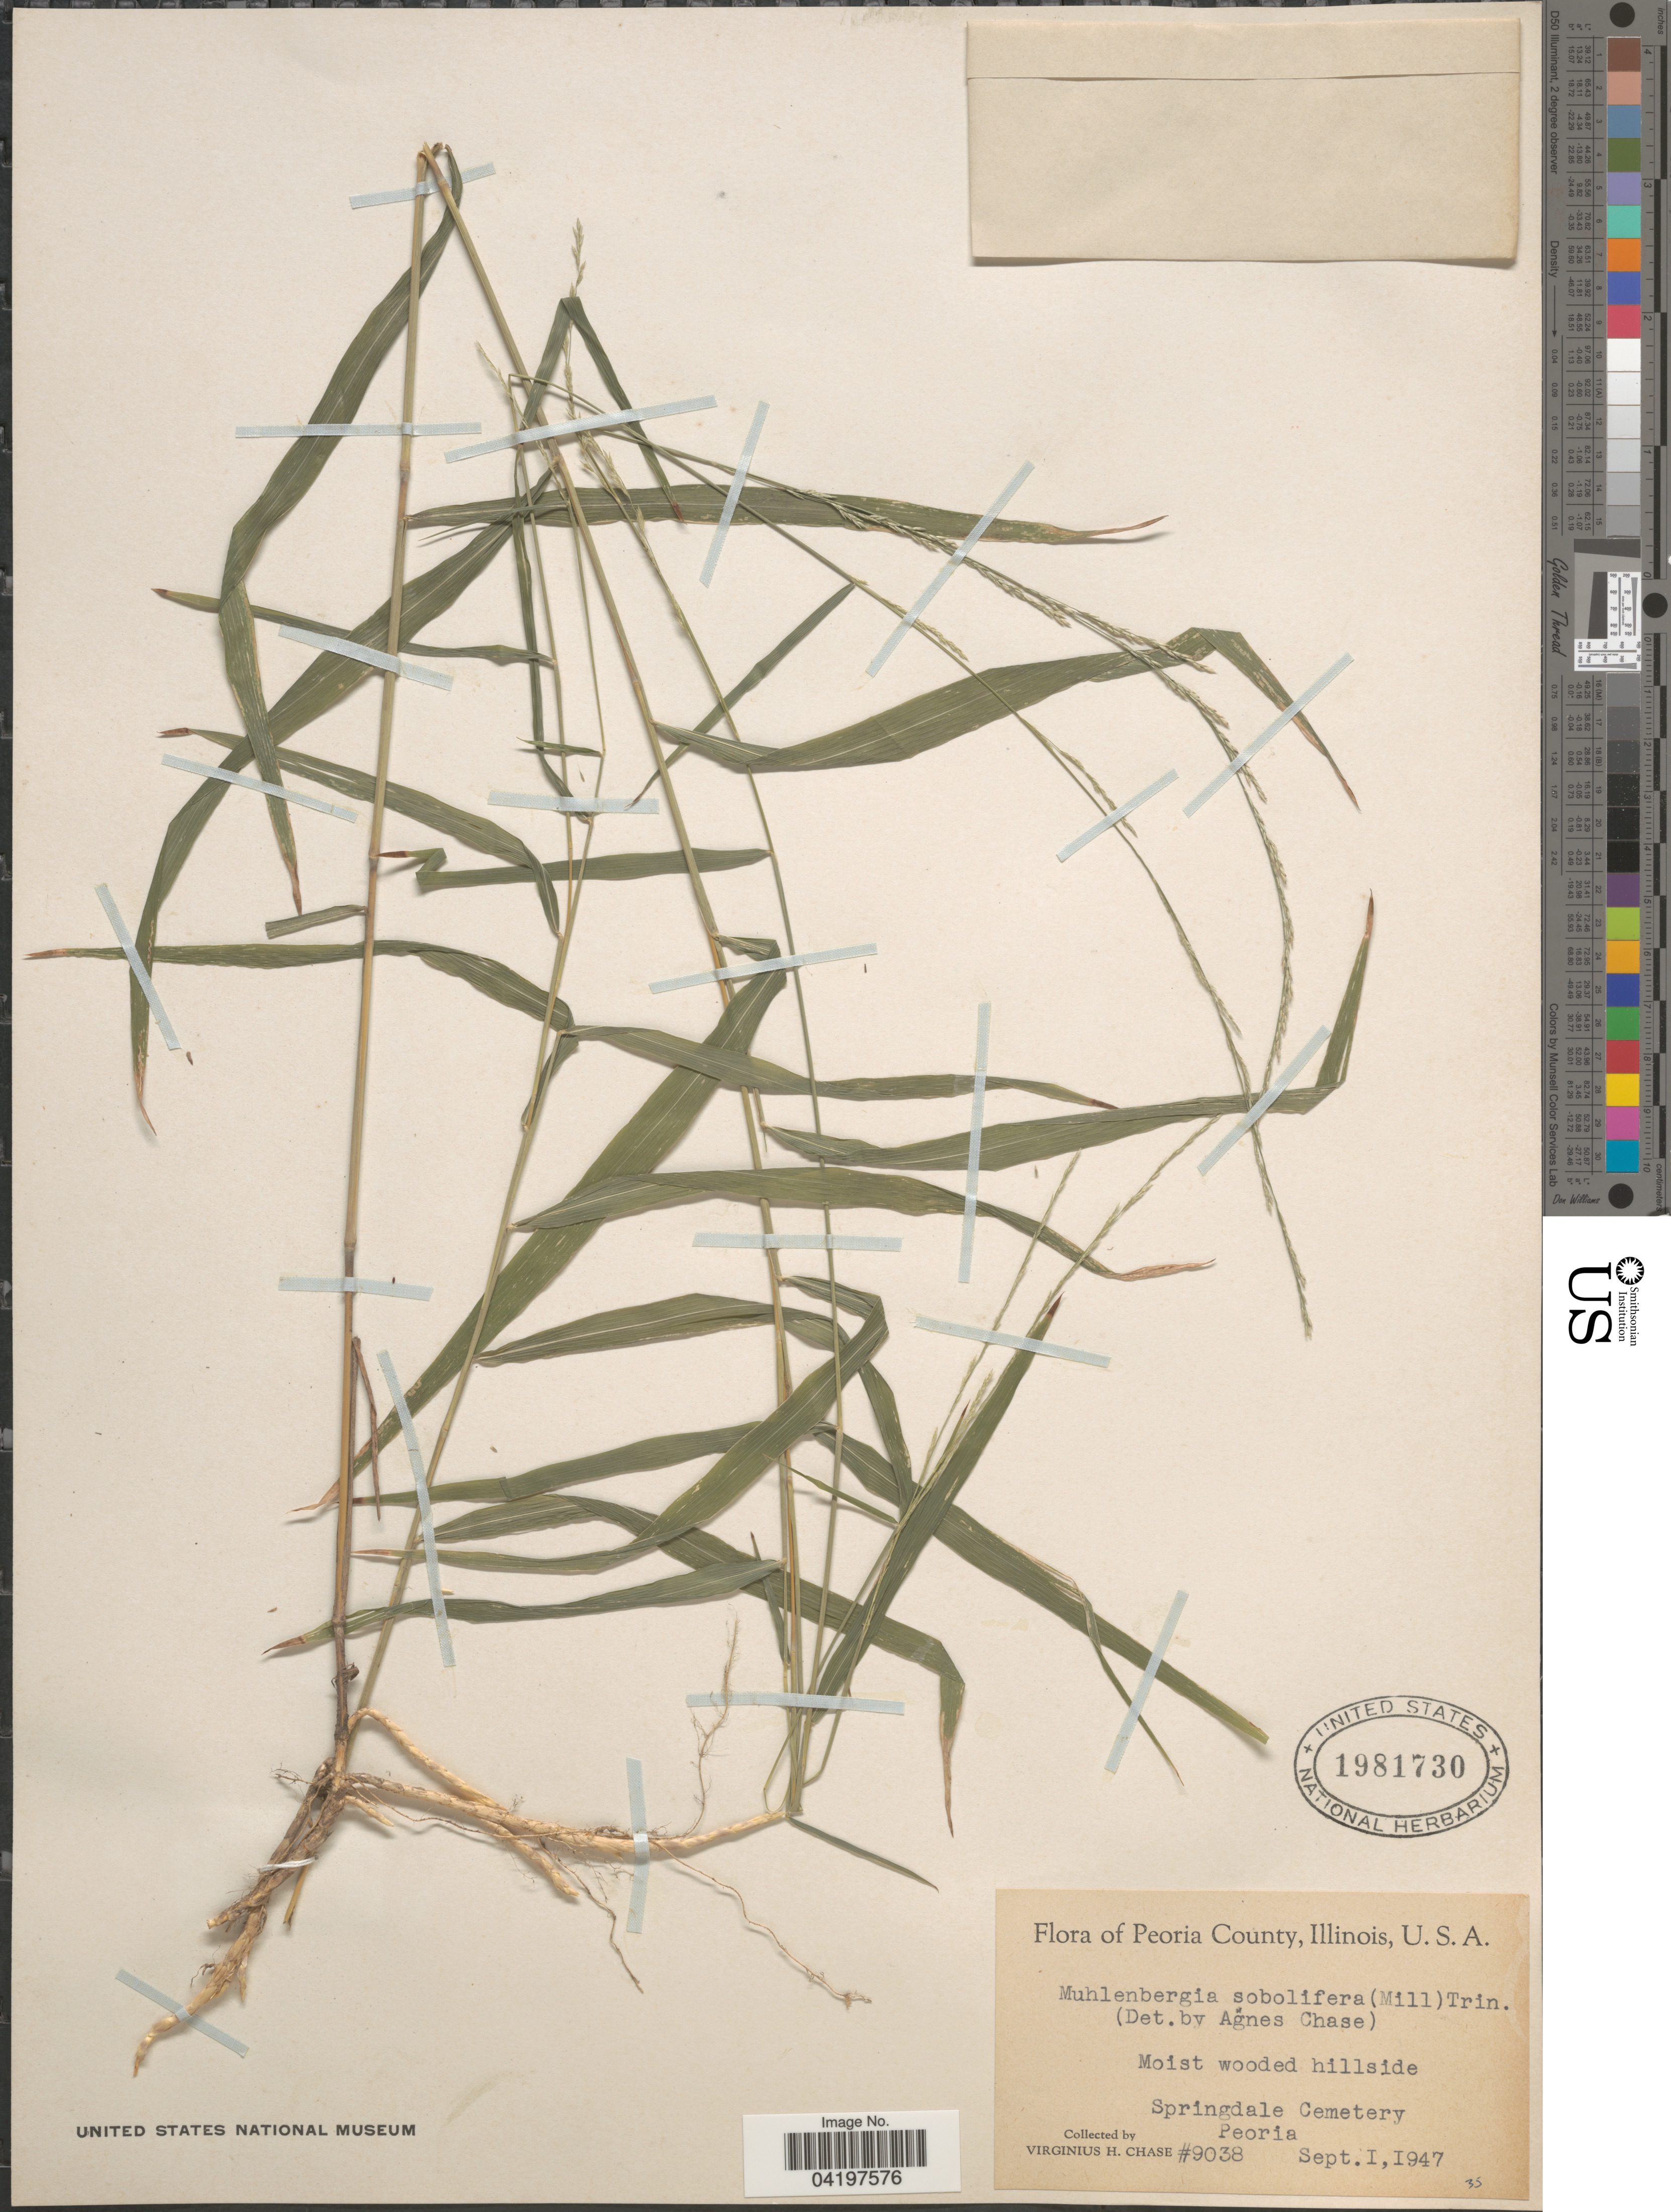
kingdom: Plantae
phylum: Tracheophyta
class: Liliopsida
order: Poales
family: Poaceae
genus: Muhlenbergia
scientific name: Muhlenbergia sobolifera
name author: (Muhl. ex Willd.) Trin.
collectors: V. H. Chase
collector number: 9038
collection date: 1947-09-01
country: United States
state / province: Illinois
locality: Peoria County. Moist wooded hillside. Springdale Cemetery. Peoria.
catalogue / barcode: US 1981730